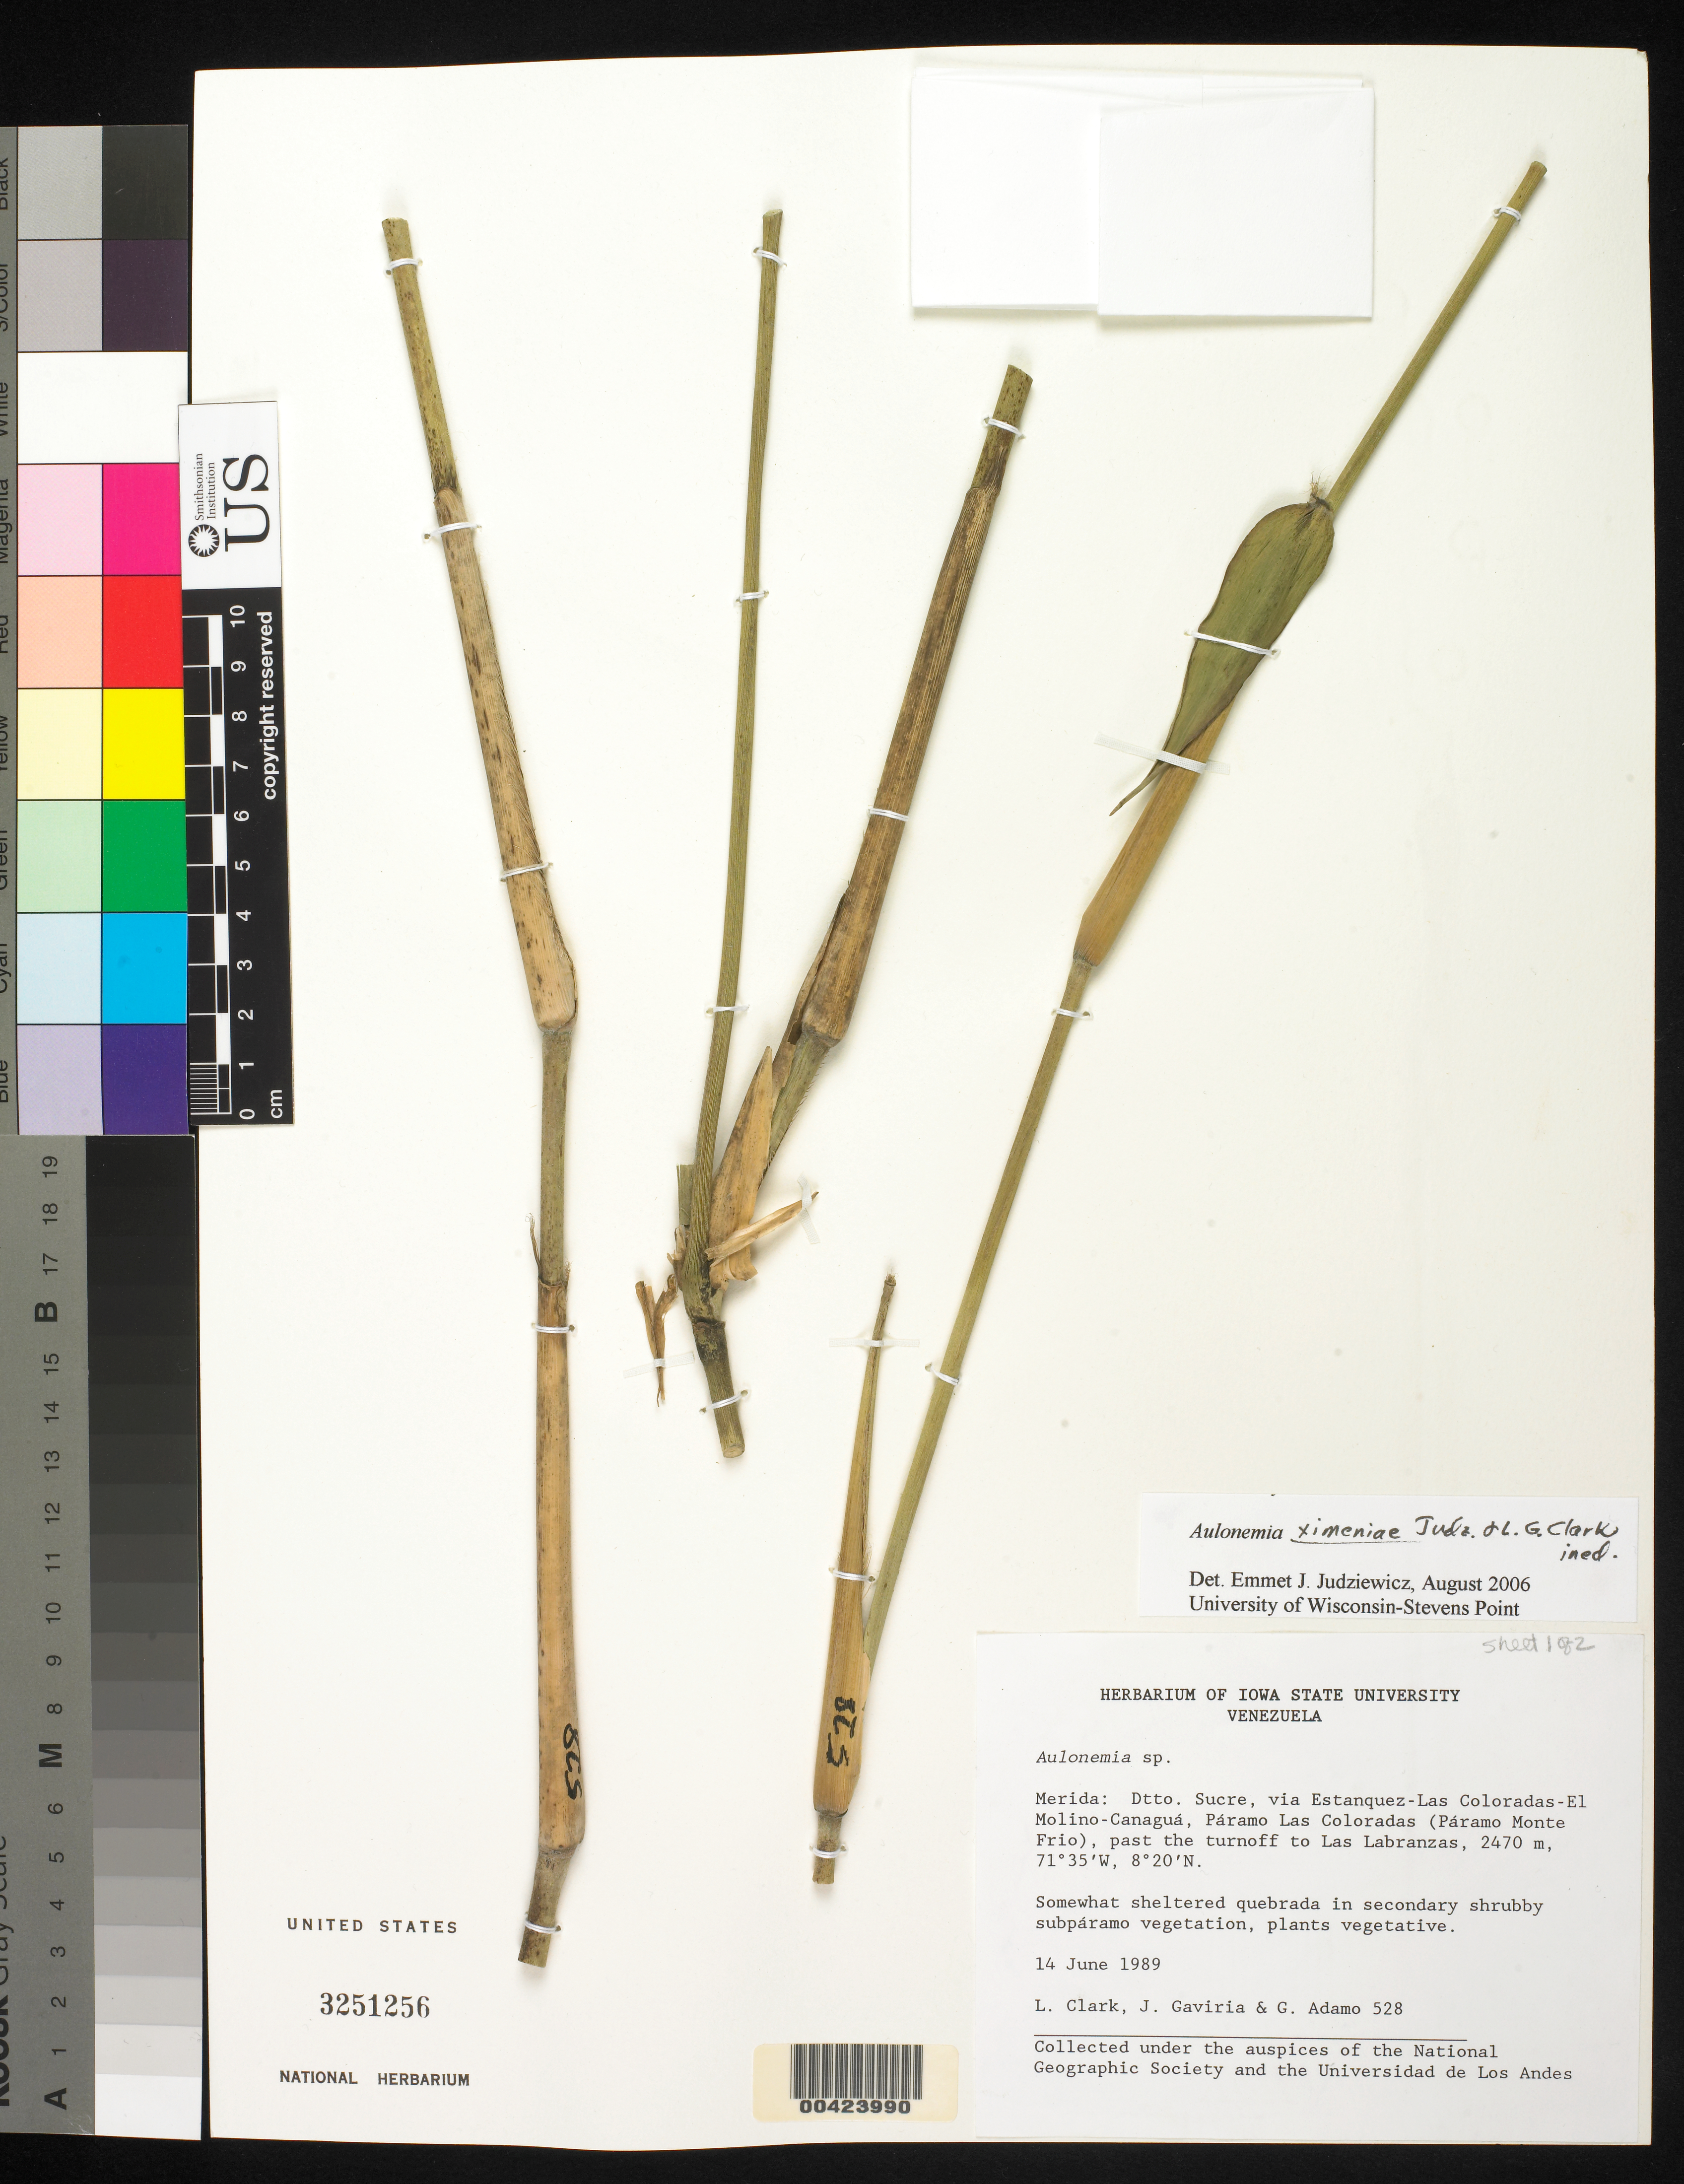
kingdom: Plantae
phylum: Tracheophyta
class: Liliopsida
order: Poales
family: Poaceae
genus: Aulonemia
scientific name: Aulonemia ximenae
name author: L.G. Clark et al.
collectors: L. G. Clark, J. Gaviria & G. Adamo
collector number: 528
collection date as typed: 14 Jun 1989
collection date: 1989-06-14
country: Venezuela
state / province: Mérida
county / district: Sucre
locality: Paramo Las Coloradas, below; via Estanquez - Las Coloradas - El Molino - Canagua, past the turnoff to Las Labranzas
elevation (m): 2470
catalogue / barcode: US 3251256